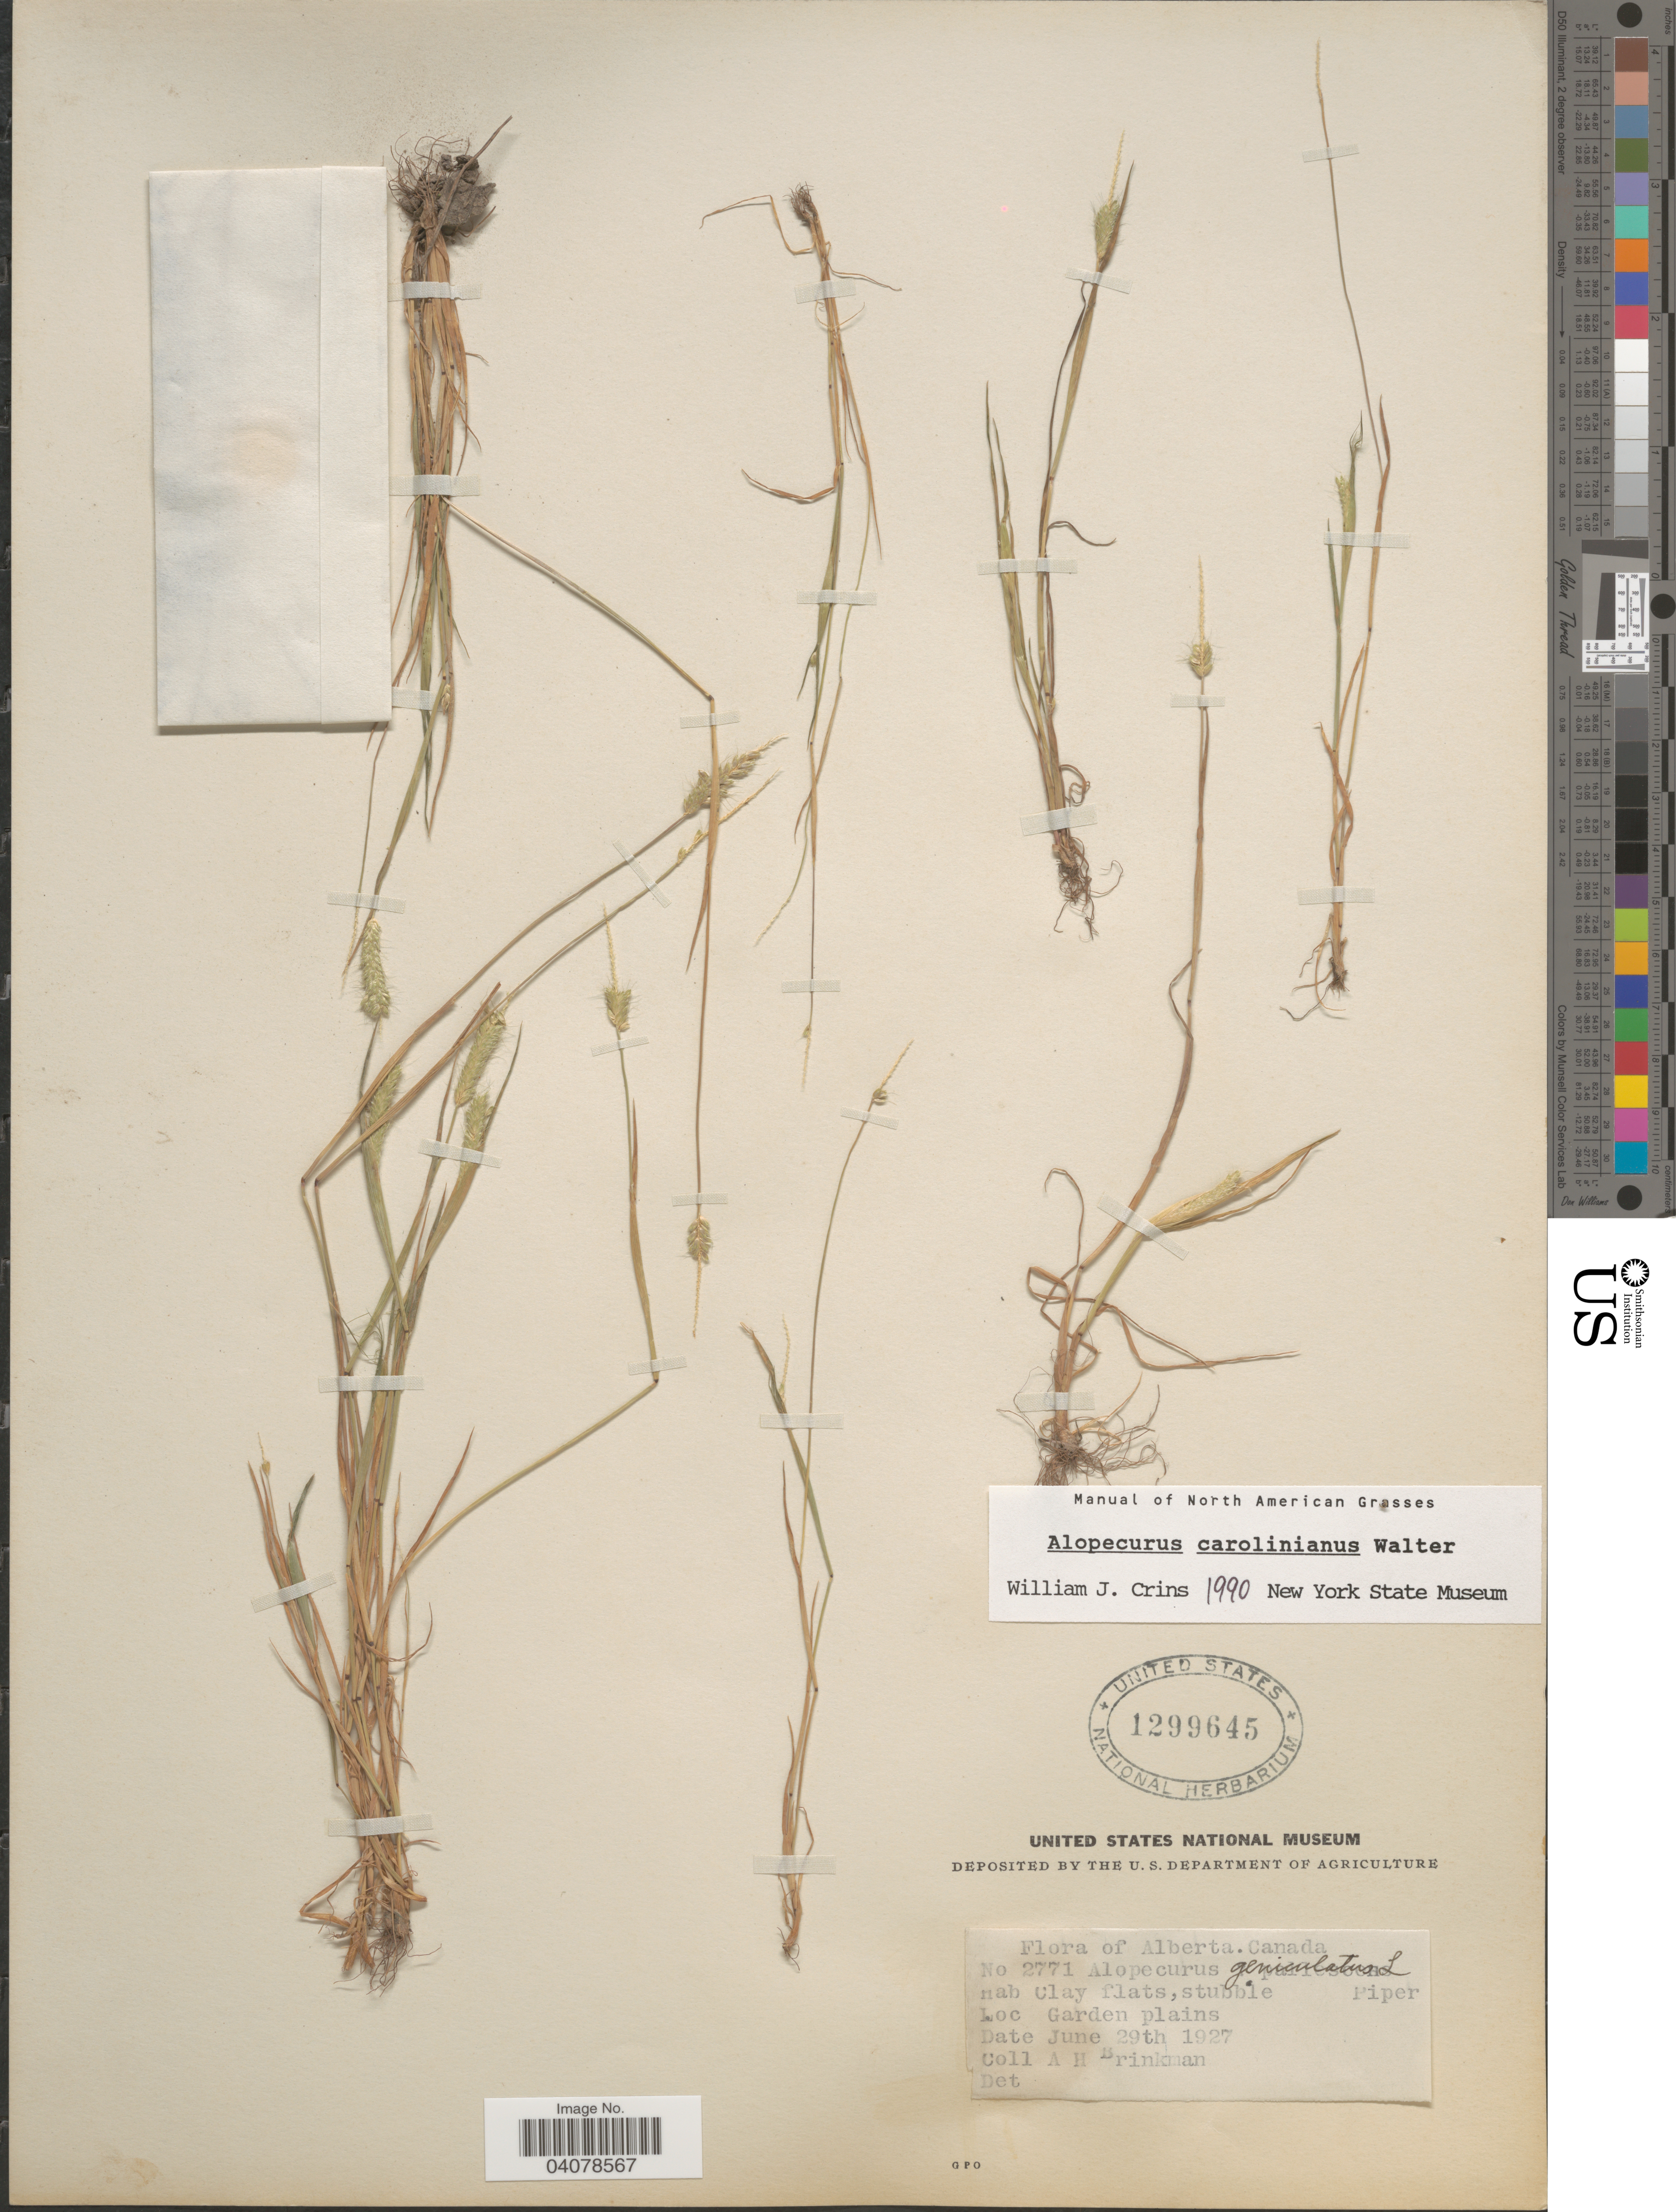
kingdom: Plantae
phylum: Tracheophyta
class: Liliopsida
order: Poales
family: Poaceae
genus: Alopecurus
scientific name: Alopecurus carolinianus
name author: Walter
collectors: A. Brinkman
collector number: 2771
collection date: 1927-06-29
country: Canada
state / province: Alberta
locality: Garden plains.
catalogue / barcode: US 1299645